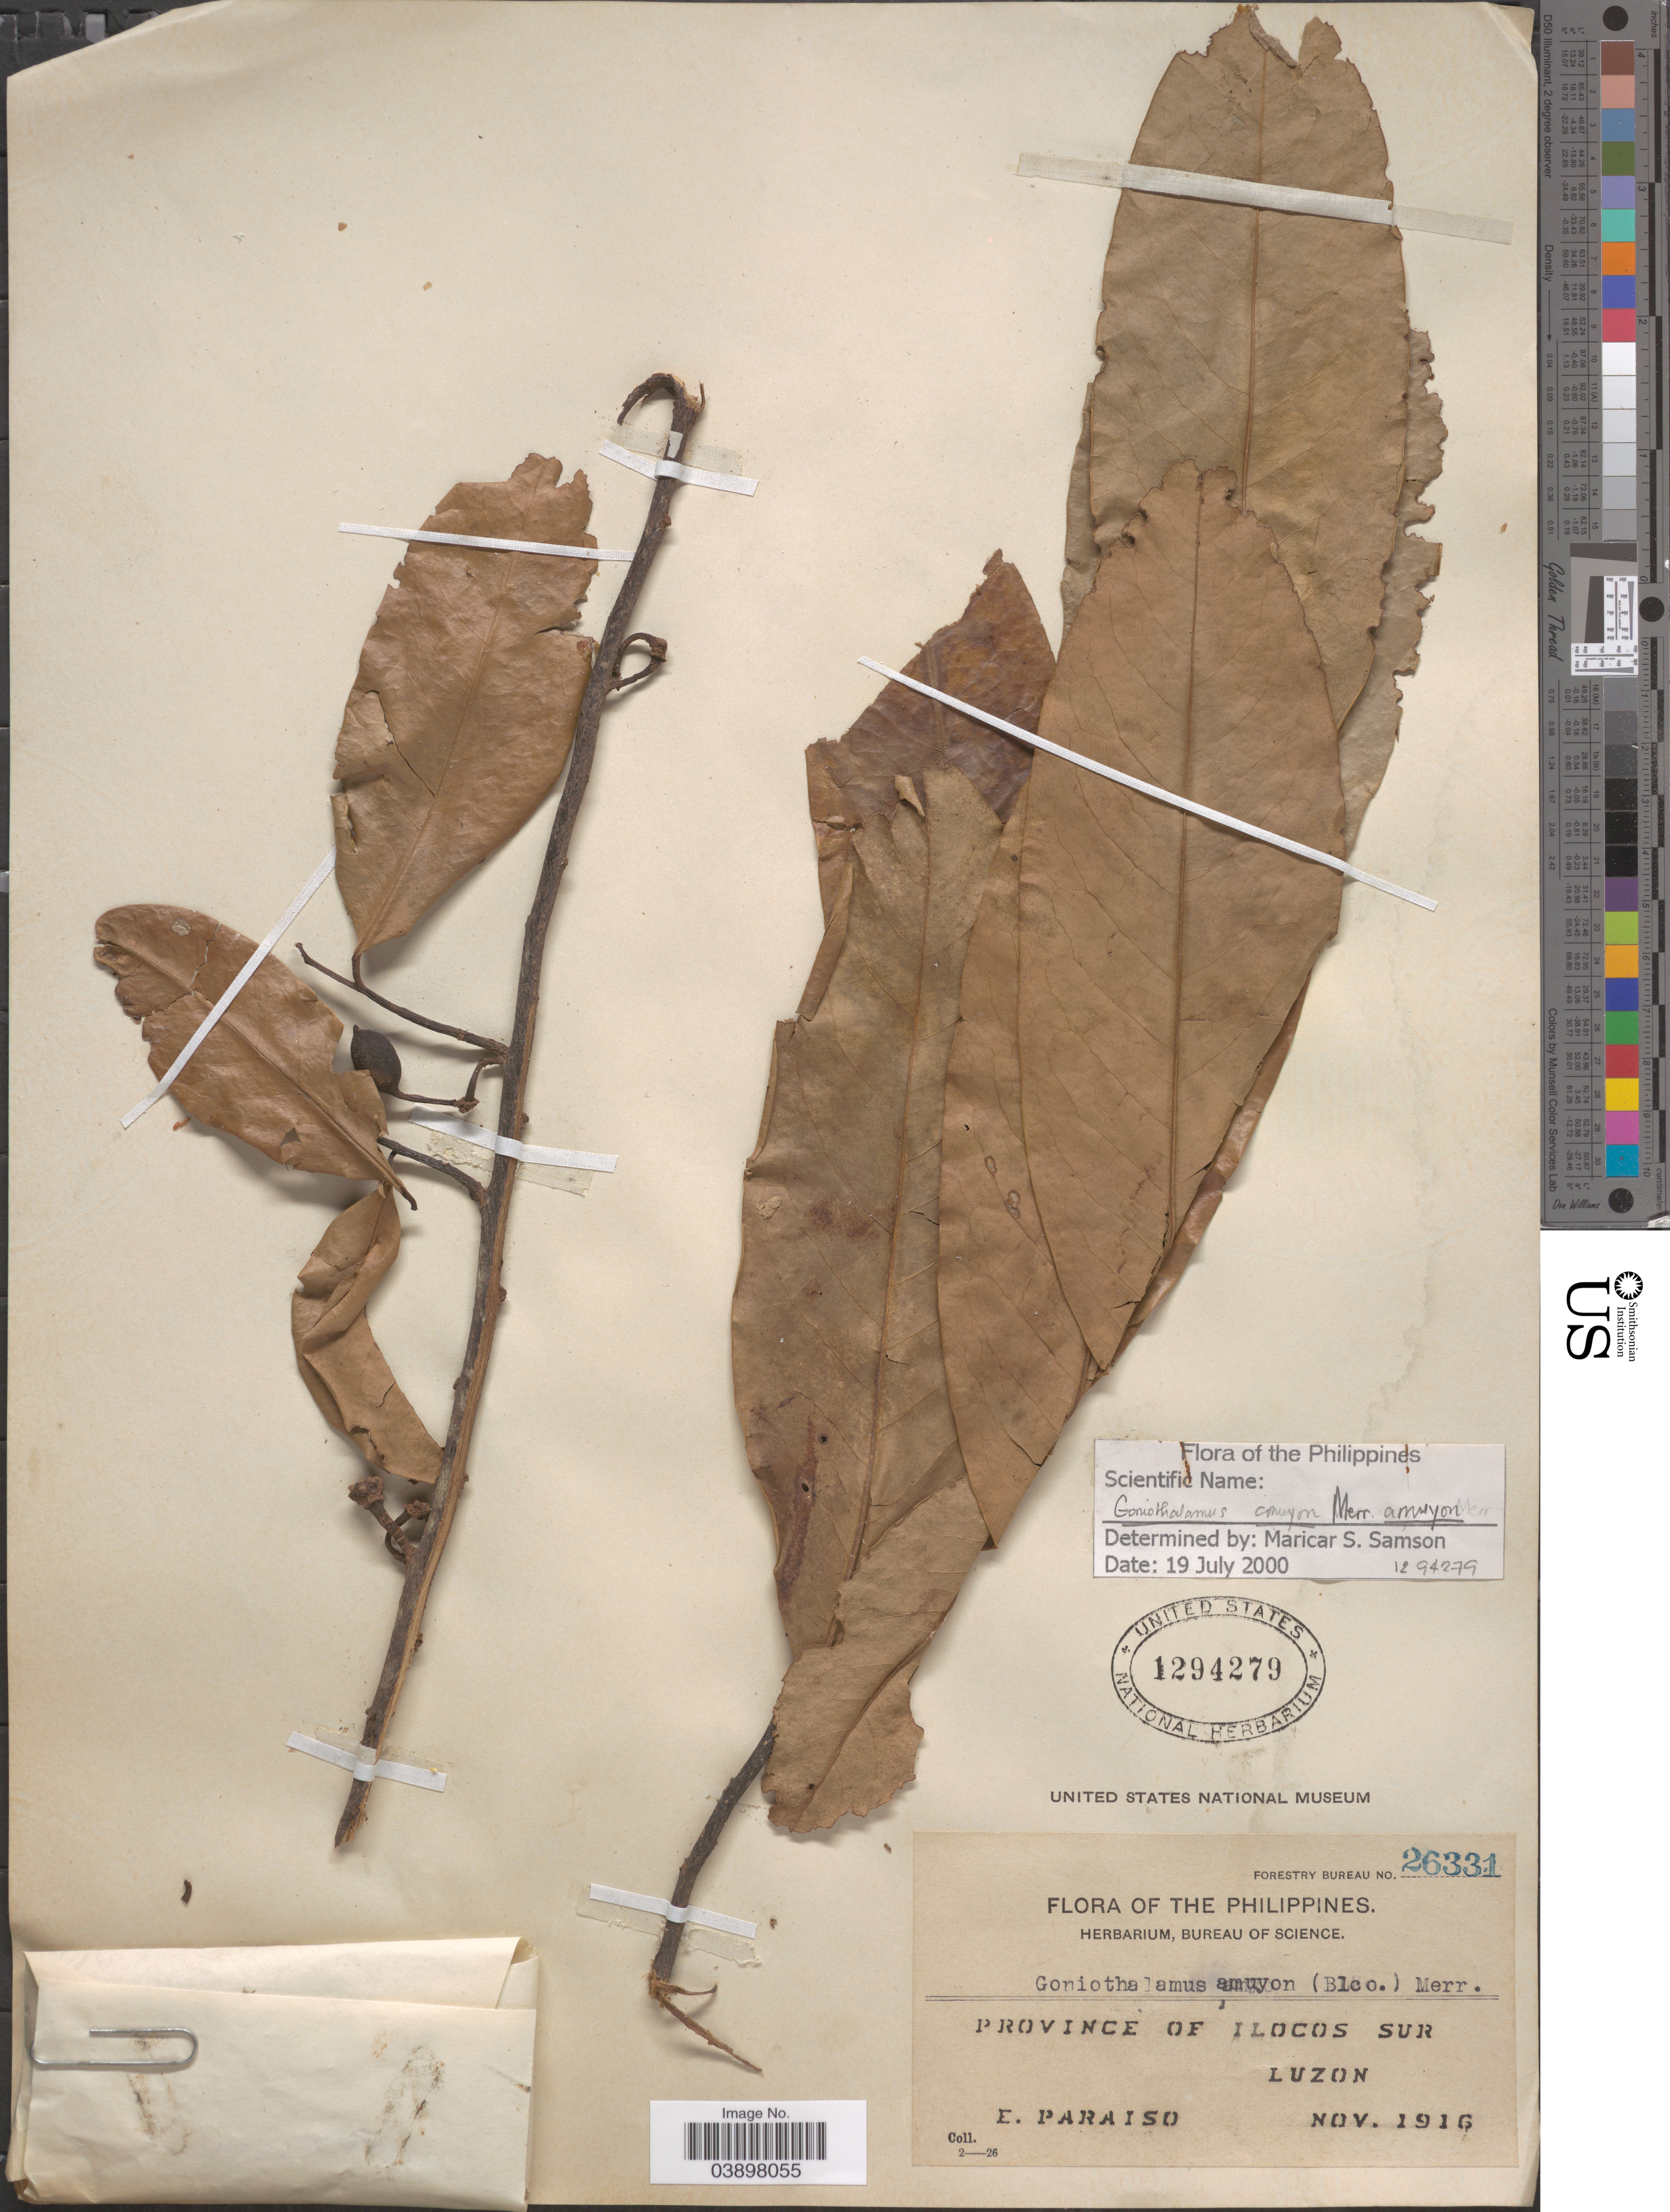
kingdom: Plantae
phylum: Tracheophyta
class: Magnoliopsida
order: Magnoliales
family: Annonaceae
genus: Goniothalamus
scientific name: Goniothalamus amuyon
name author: (Blanco) Merr.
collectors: E. Paraiso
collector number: Forestry Bureau 26331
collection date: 1916-11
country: Philippines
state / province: Ilocos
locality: Province of Ilocos Sur. Luzon.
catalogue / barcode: US 1294279